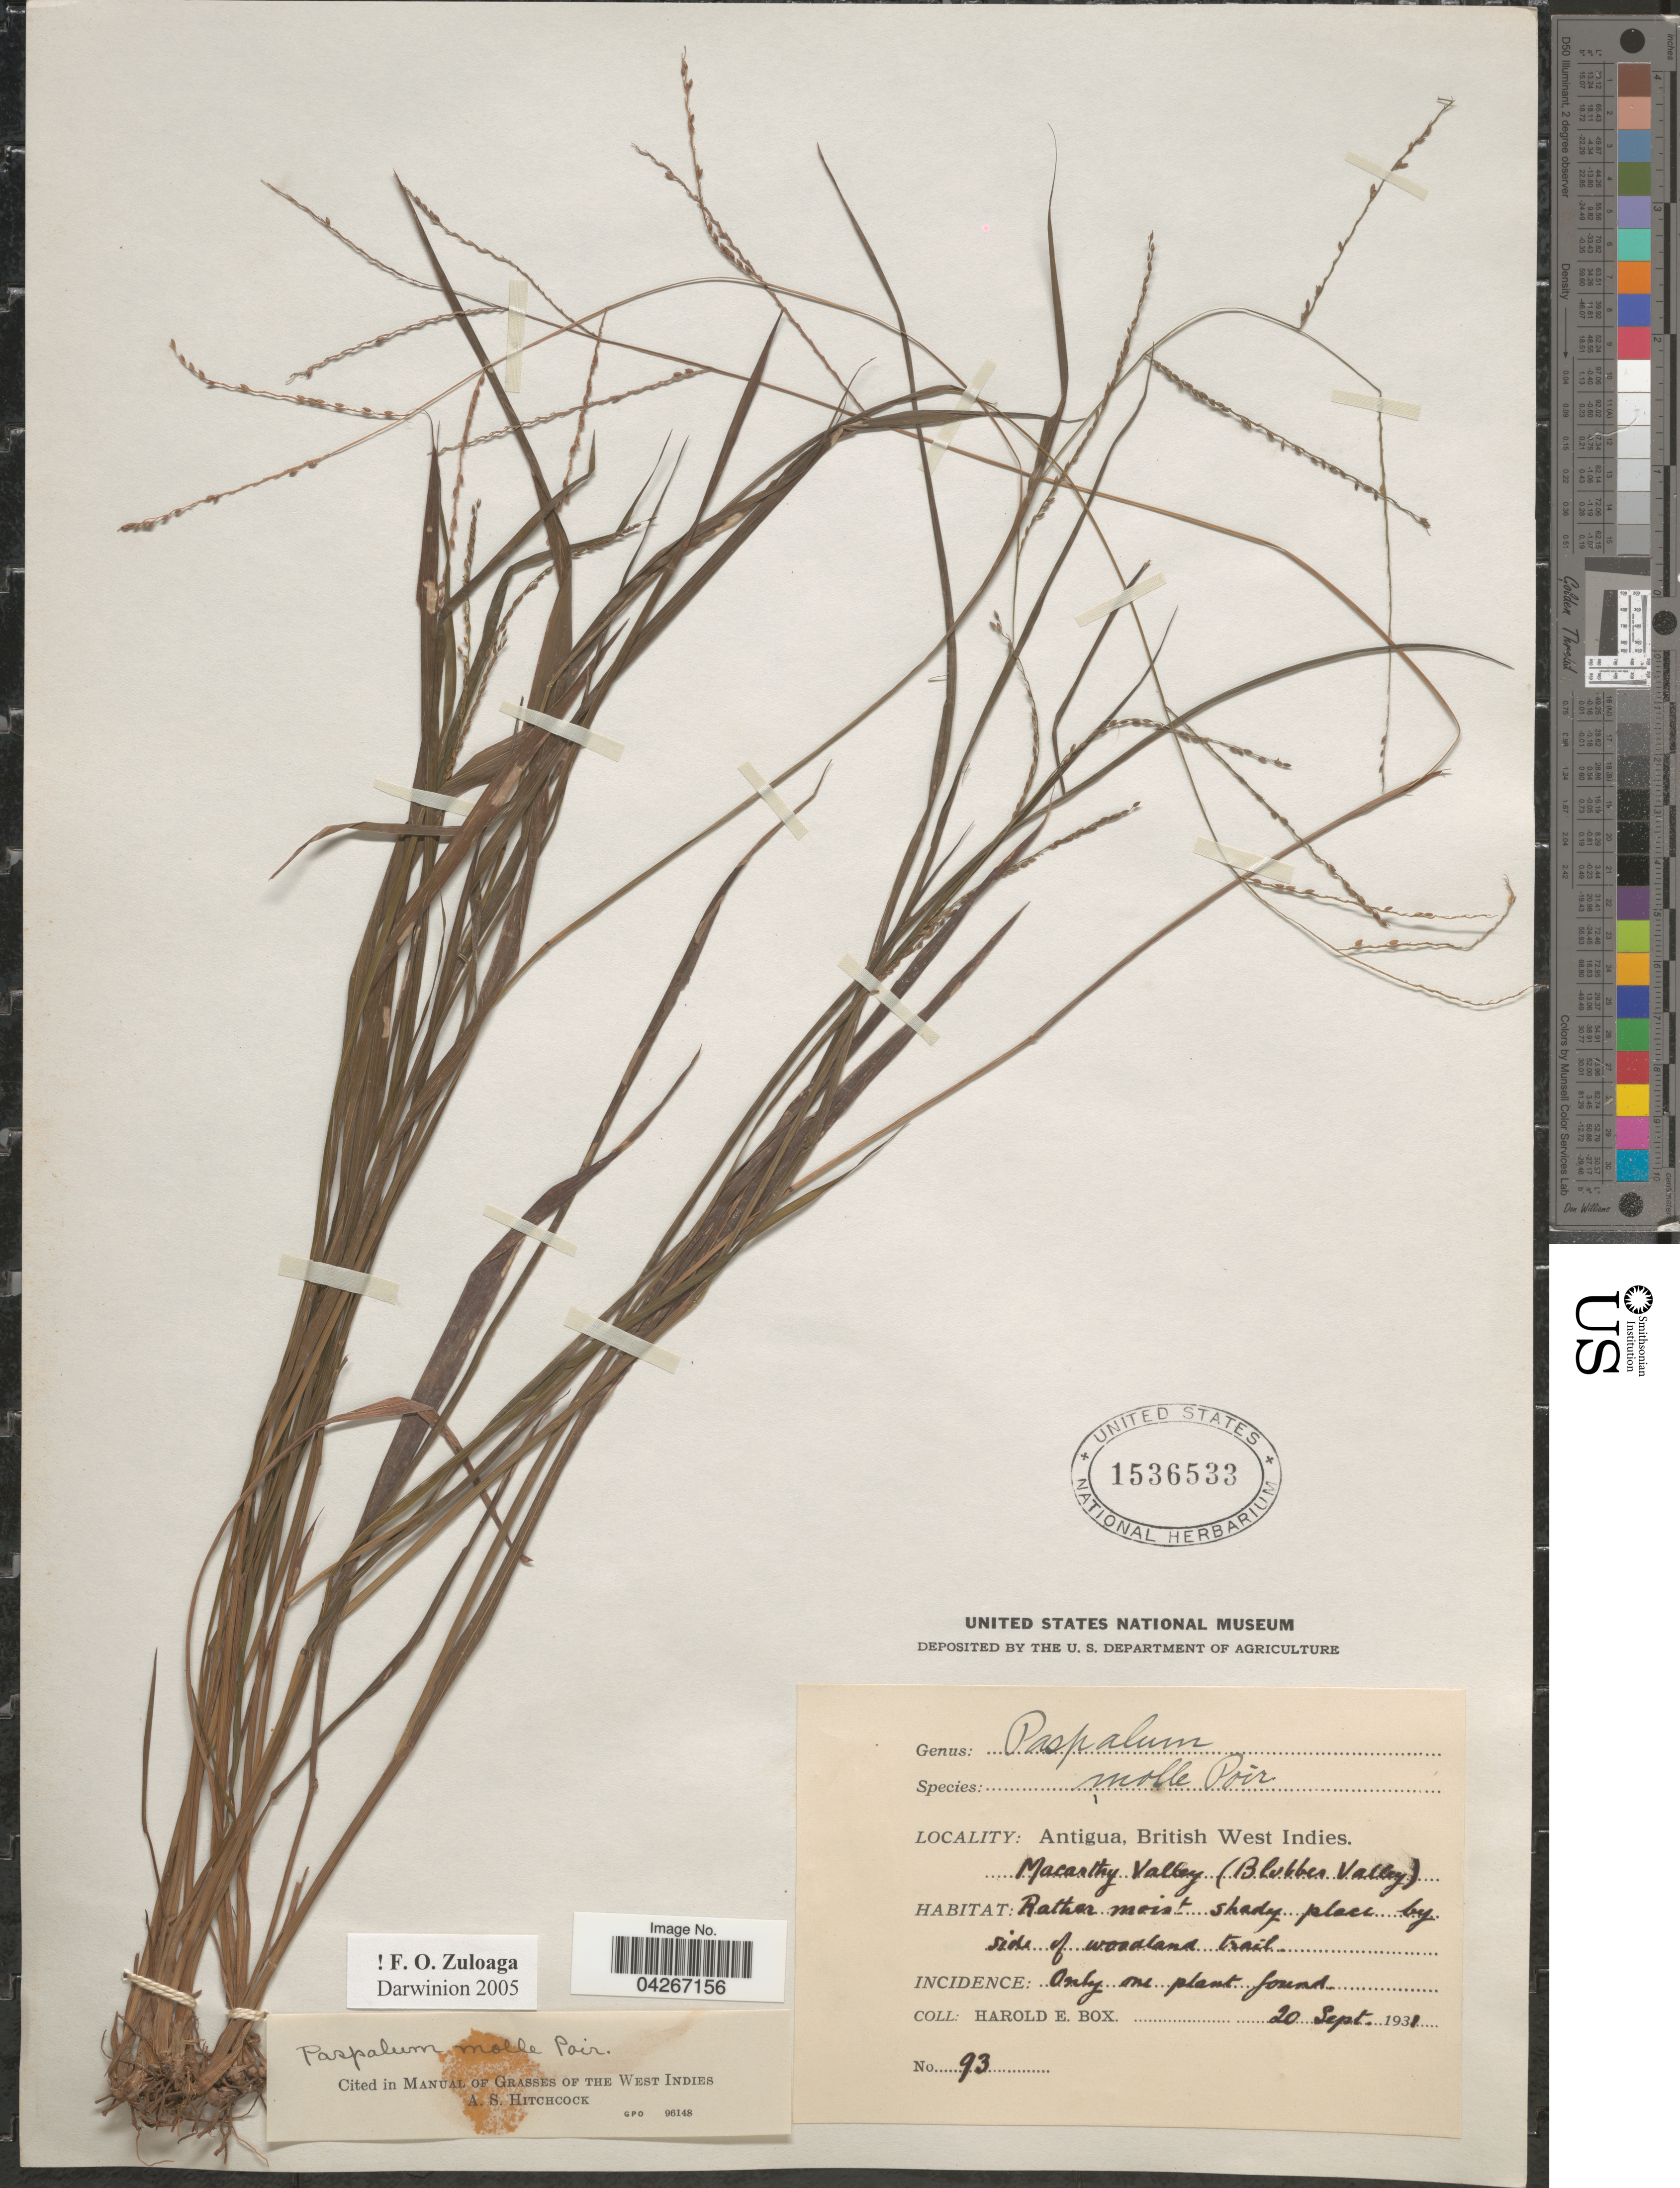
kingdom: Plantae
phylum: Tracheophyta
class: Liliopsida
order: Poales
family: Poaceae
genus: Paspalum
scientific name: Paspalum molle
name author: Poir.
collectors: H. E. Box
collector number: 93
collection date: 1931-09-20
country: Antigua and Barbuda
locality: Antigua, British West Indies. Macarthy Valley (Blubber Valley).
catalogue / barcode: US 1536533